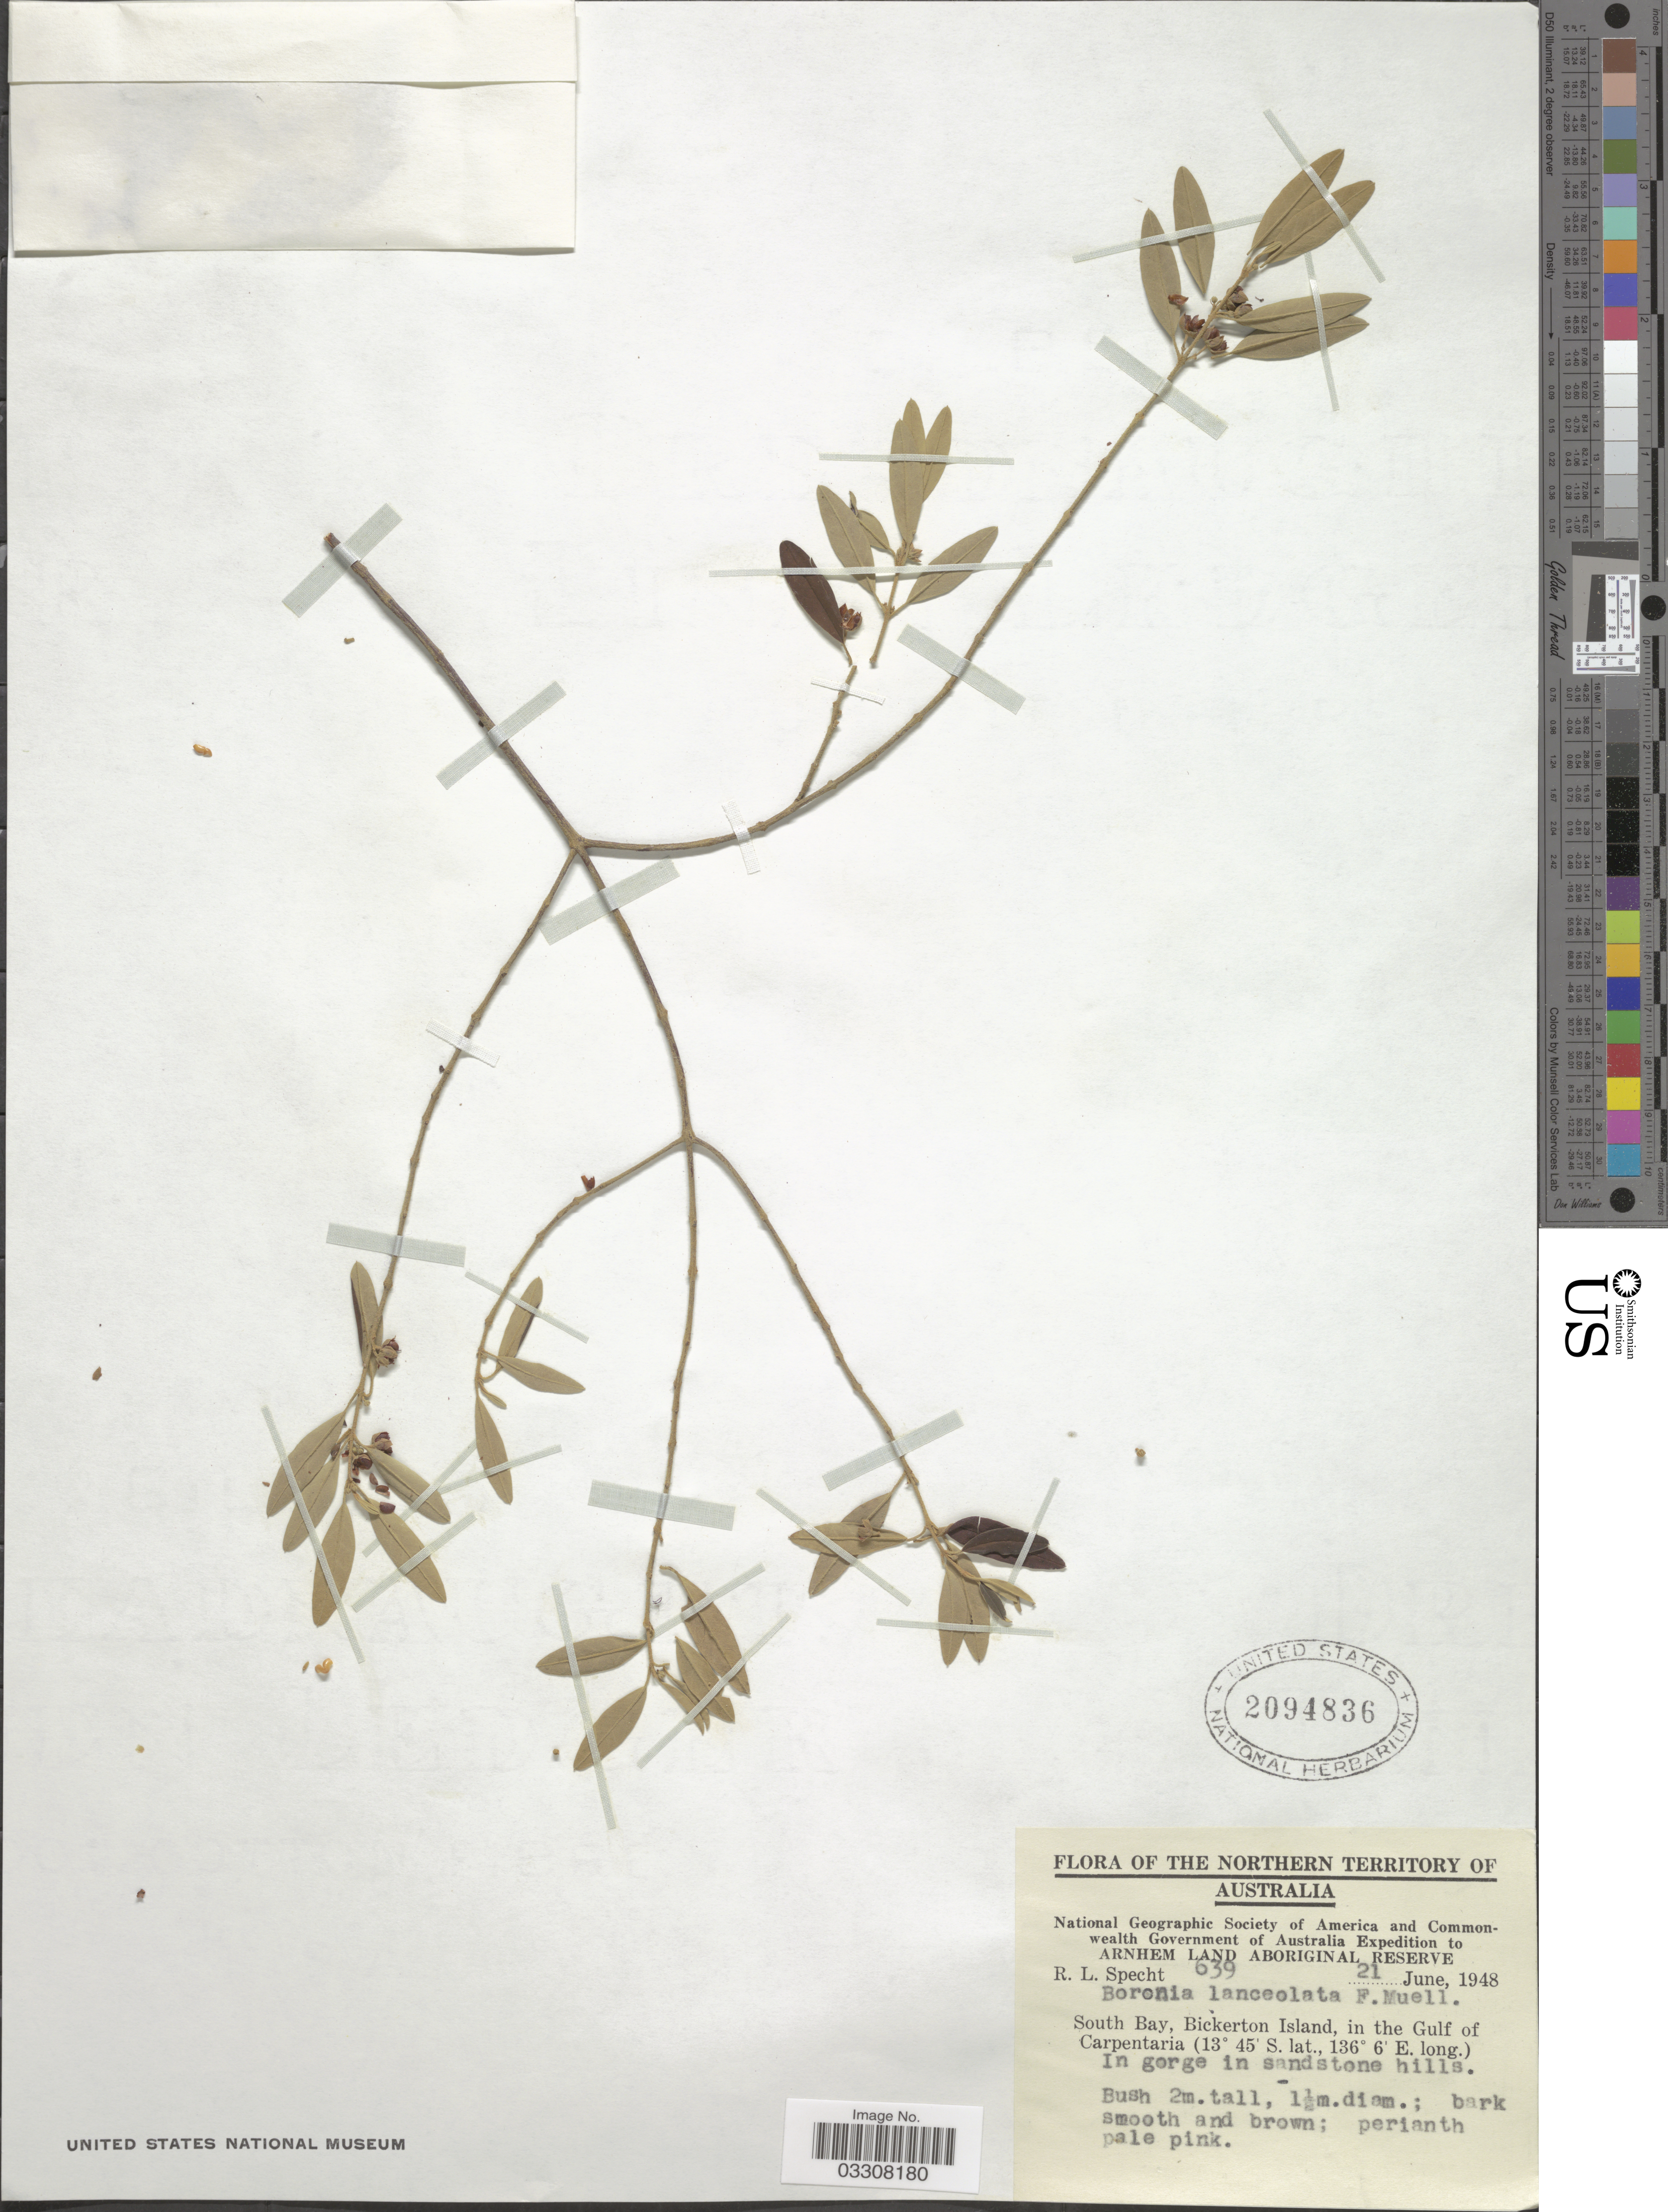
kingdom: Plantae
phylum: Tracheophyta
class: Magnoliopsida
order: Sapindales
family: Rutaceae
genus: Boronia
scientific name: Boronia lanceolata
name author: F. Muell.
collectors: R. L. Specht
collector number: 639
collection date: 1948-06-21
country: Australia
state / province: Northern Territory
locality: South Bay Bickerton Island, in the Gulf of Carpentaria. Arnhem Land Aboriginal Reserve.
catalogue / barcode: US 2094836